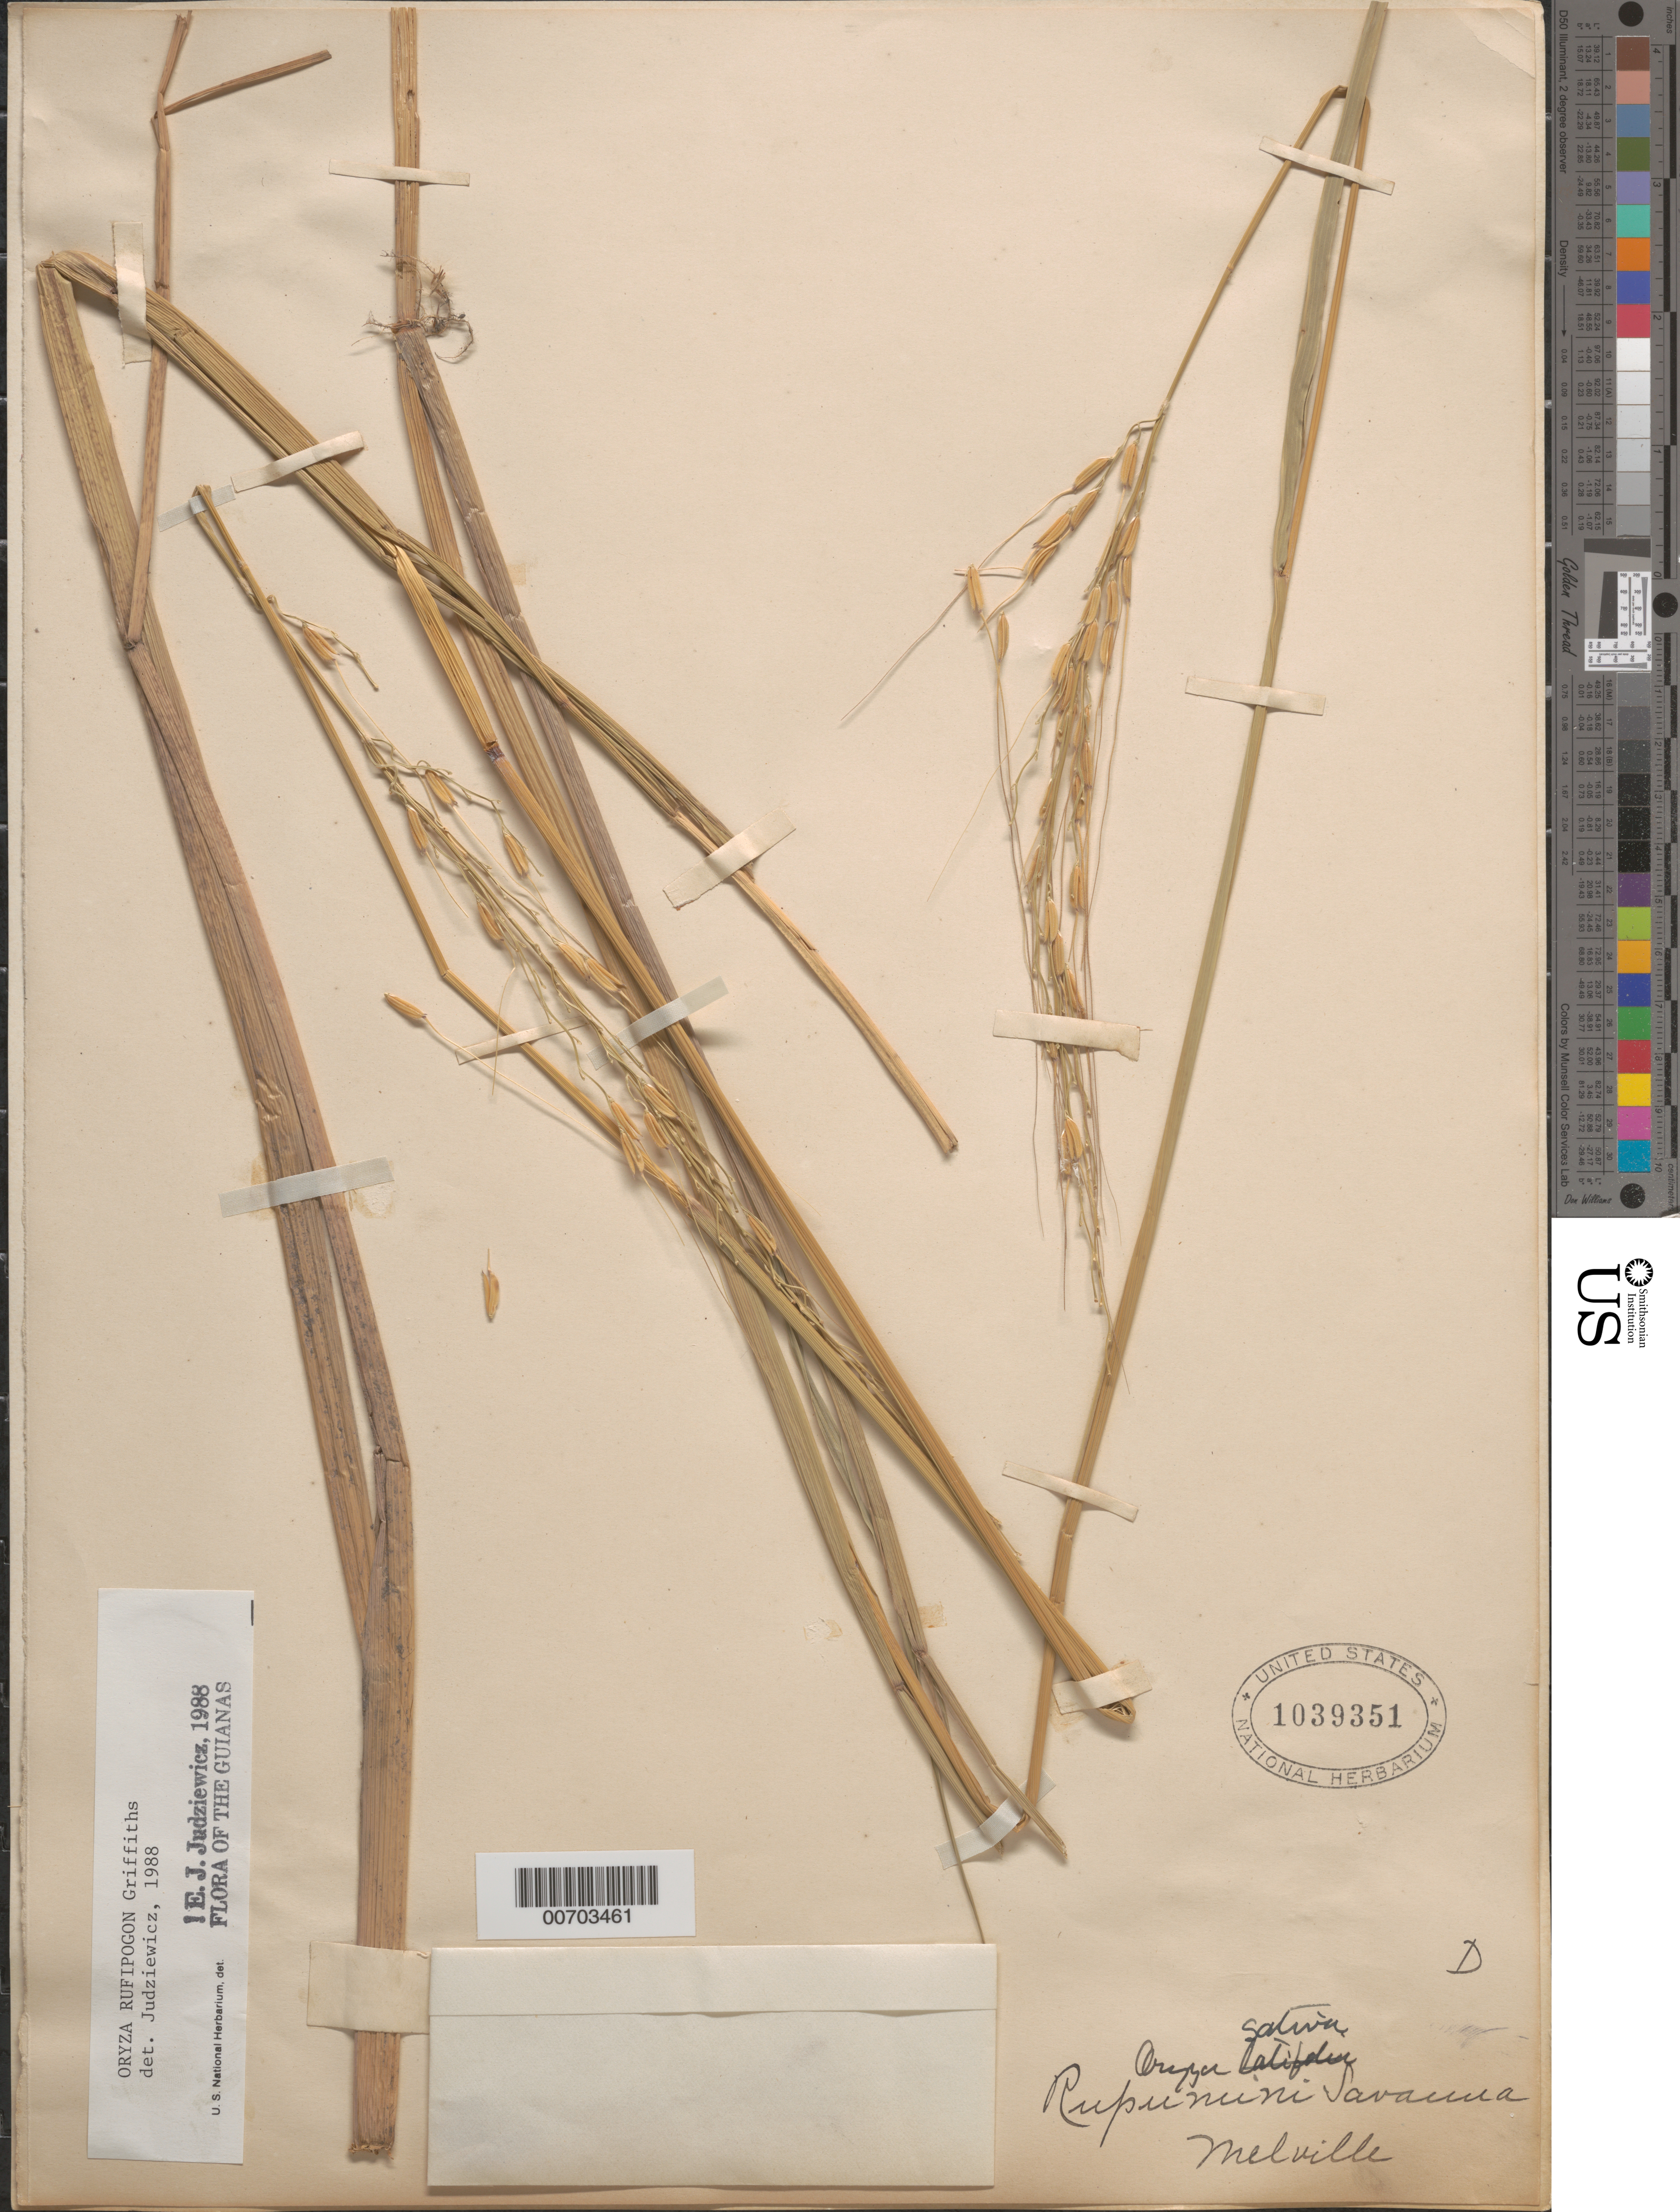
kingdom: Plantae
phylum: Tracheophyta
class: Liliopsida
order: Poales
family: Poaceae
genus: Oryza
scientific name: Oryza rufipogon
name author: Griffith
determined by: Judziewicz, E. J.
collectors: H. Melville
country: Guyana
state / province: U. Takutu-U. Essequibo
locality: Rupununi Savanna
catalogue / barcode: US 1039351